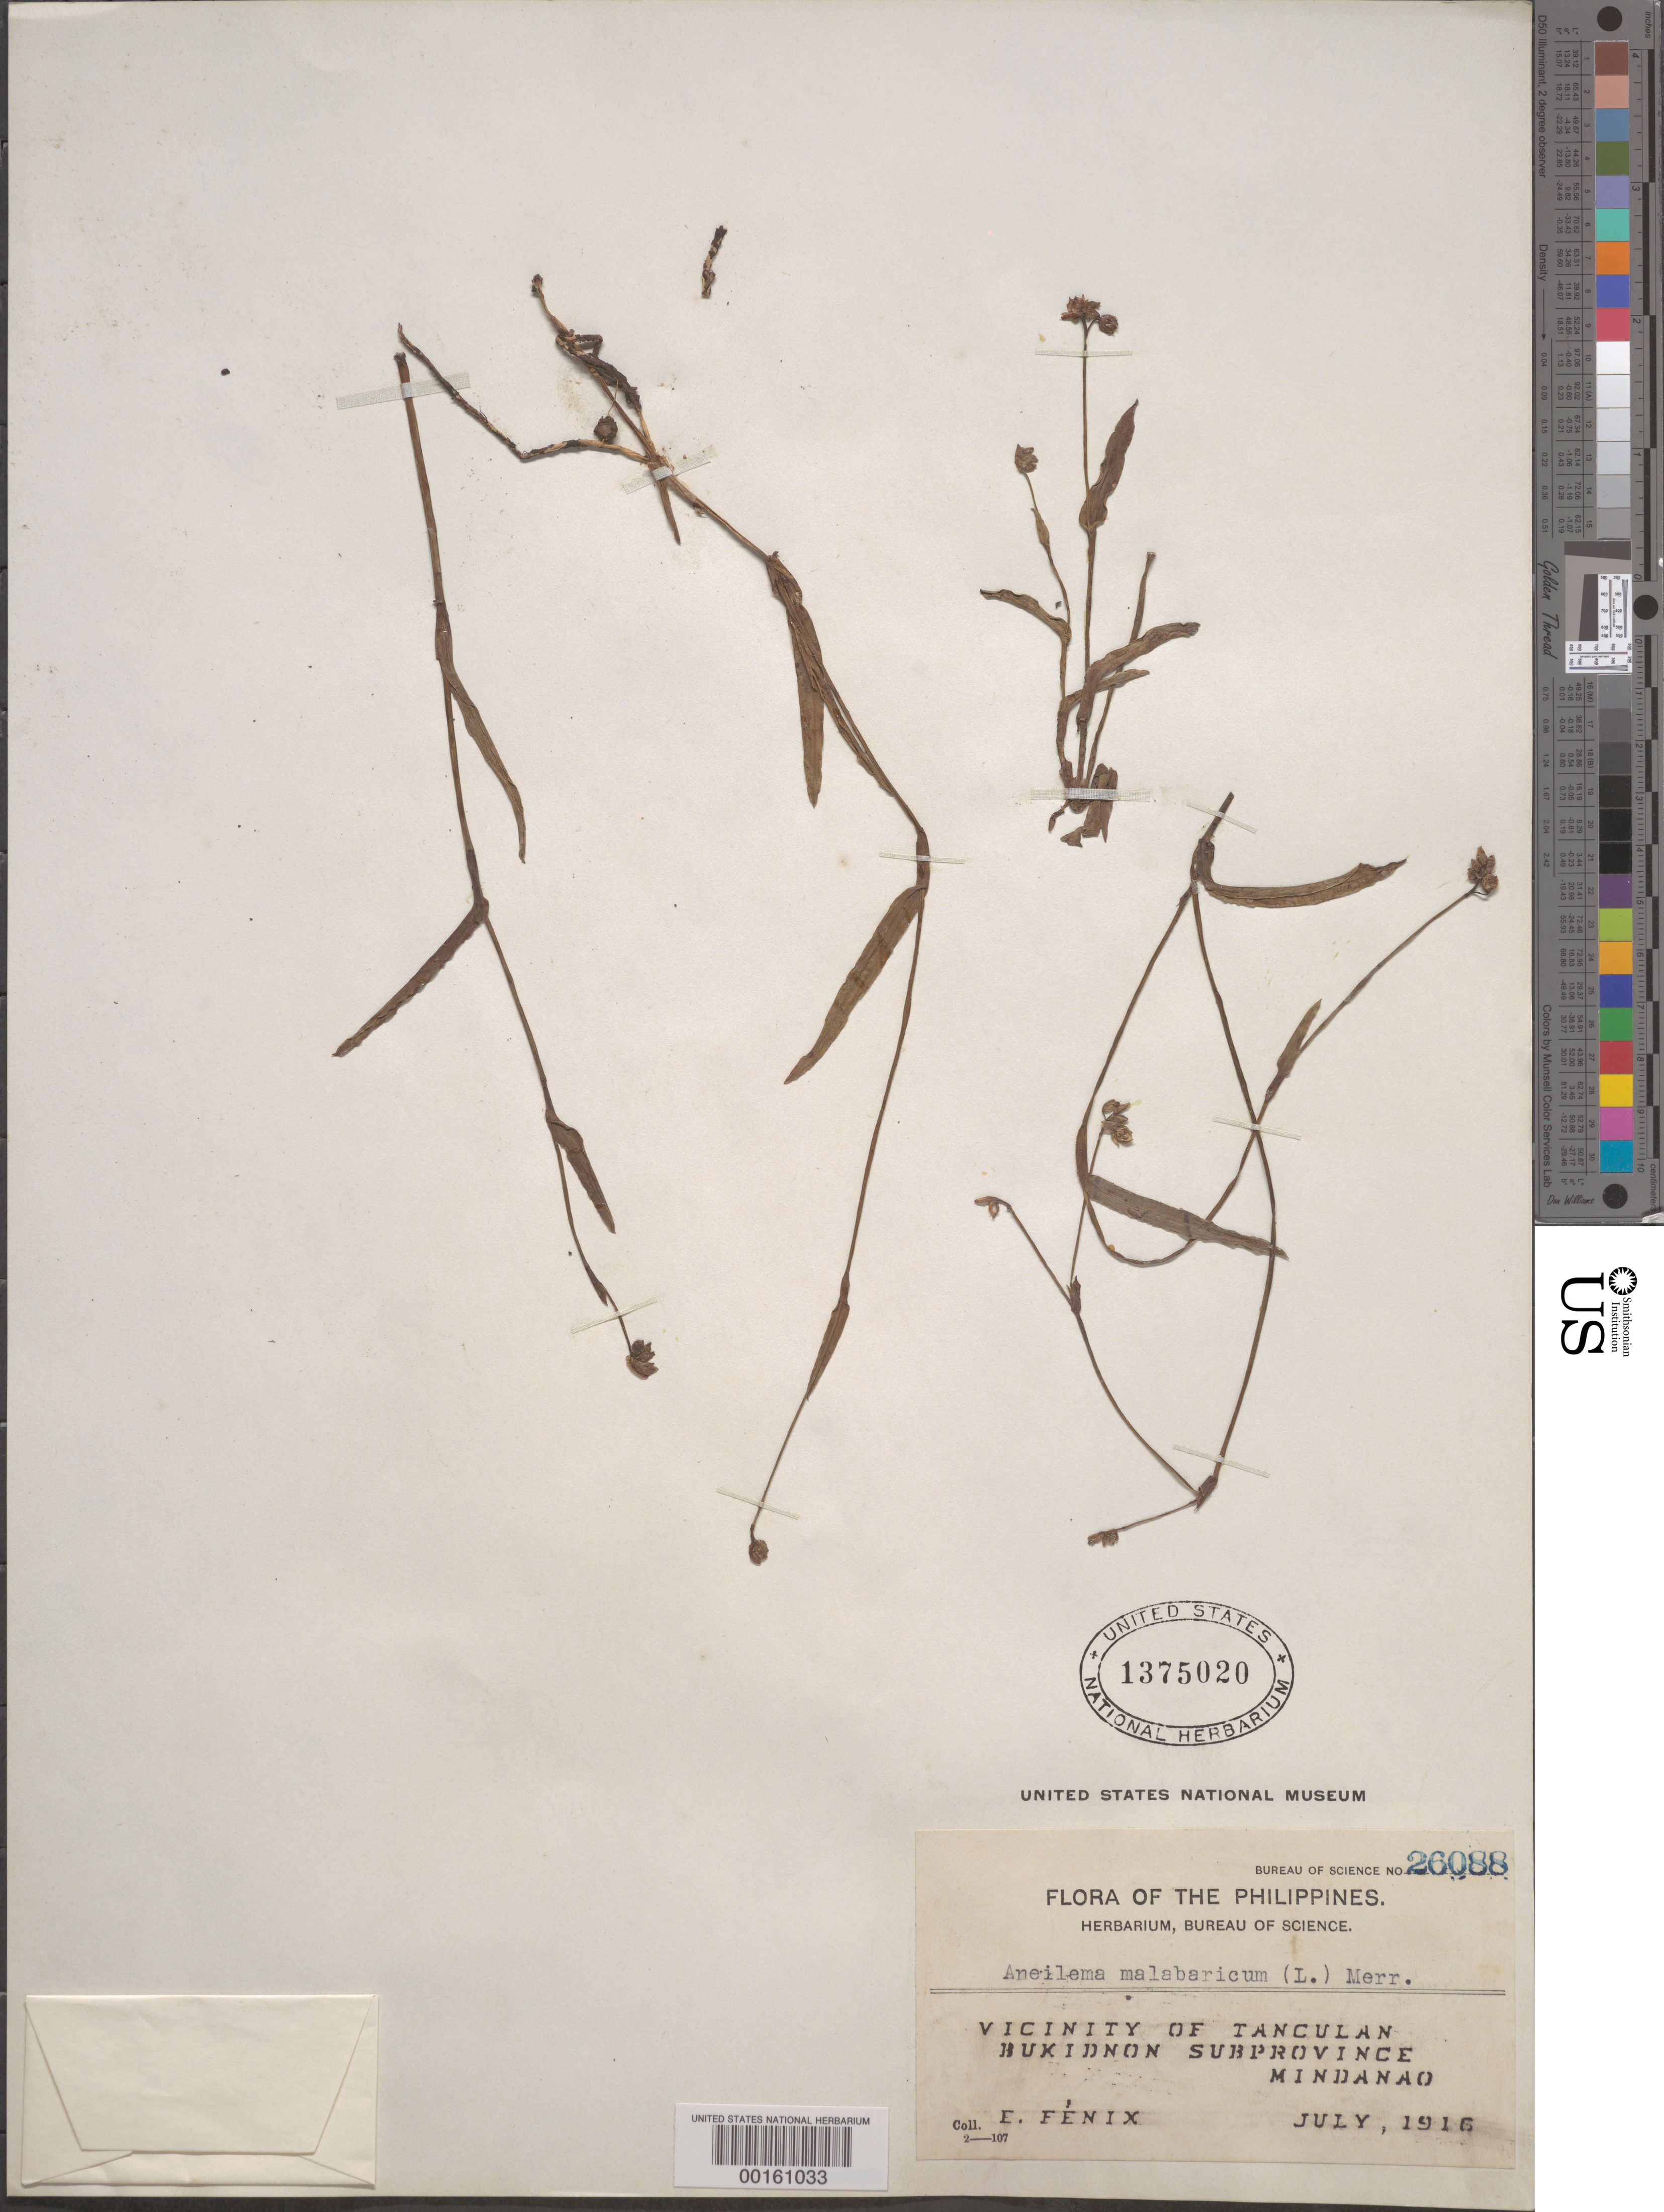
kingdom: Plantae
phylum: Tracheophyta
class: Liliopsida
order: Commelinales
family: Commelinaceae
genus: Murdannia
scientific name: Murdannia nudiflora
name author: (L.) Brenan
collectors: E. Fenix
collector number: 26088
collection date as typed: Jul 1916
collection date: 1916-07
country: Philippines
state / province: Northern Mindanao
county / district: Bukidnon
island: Mindanao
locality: Tanculan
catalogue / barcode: US 1375020